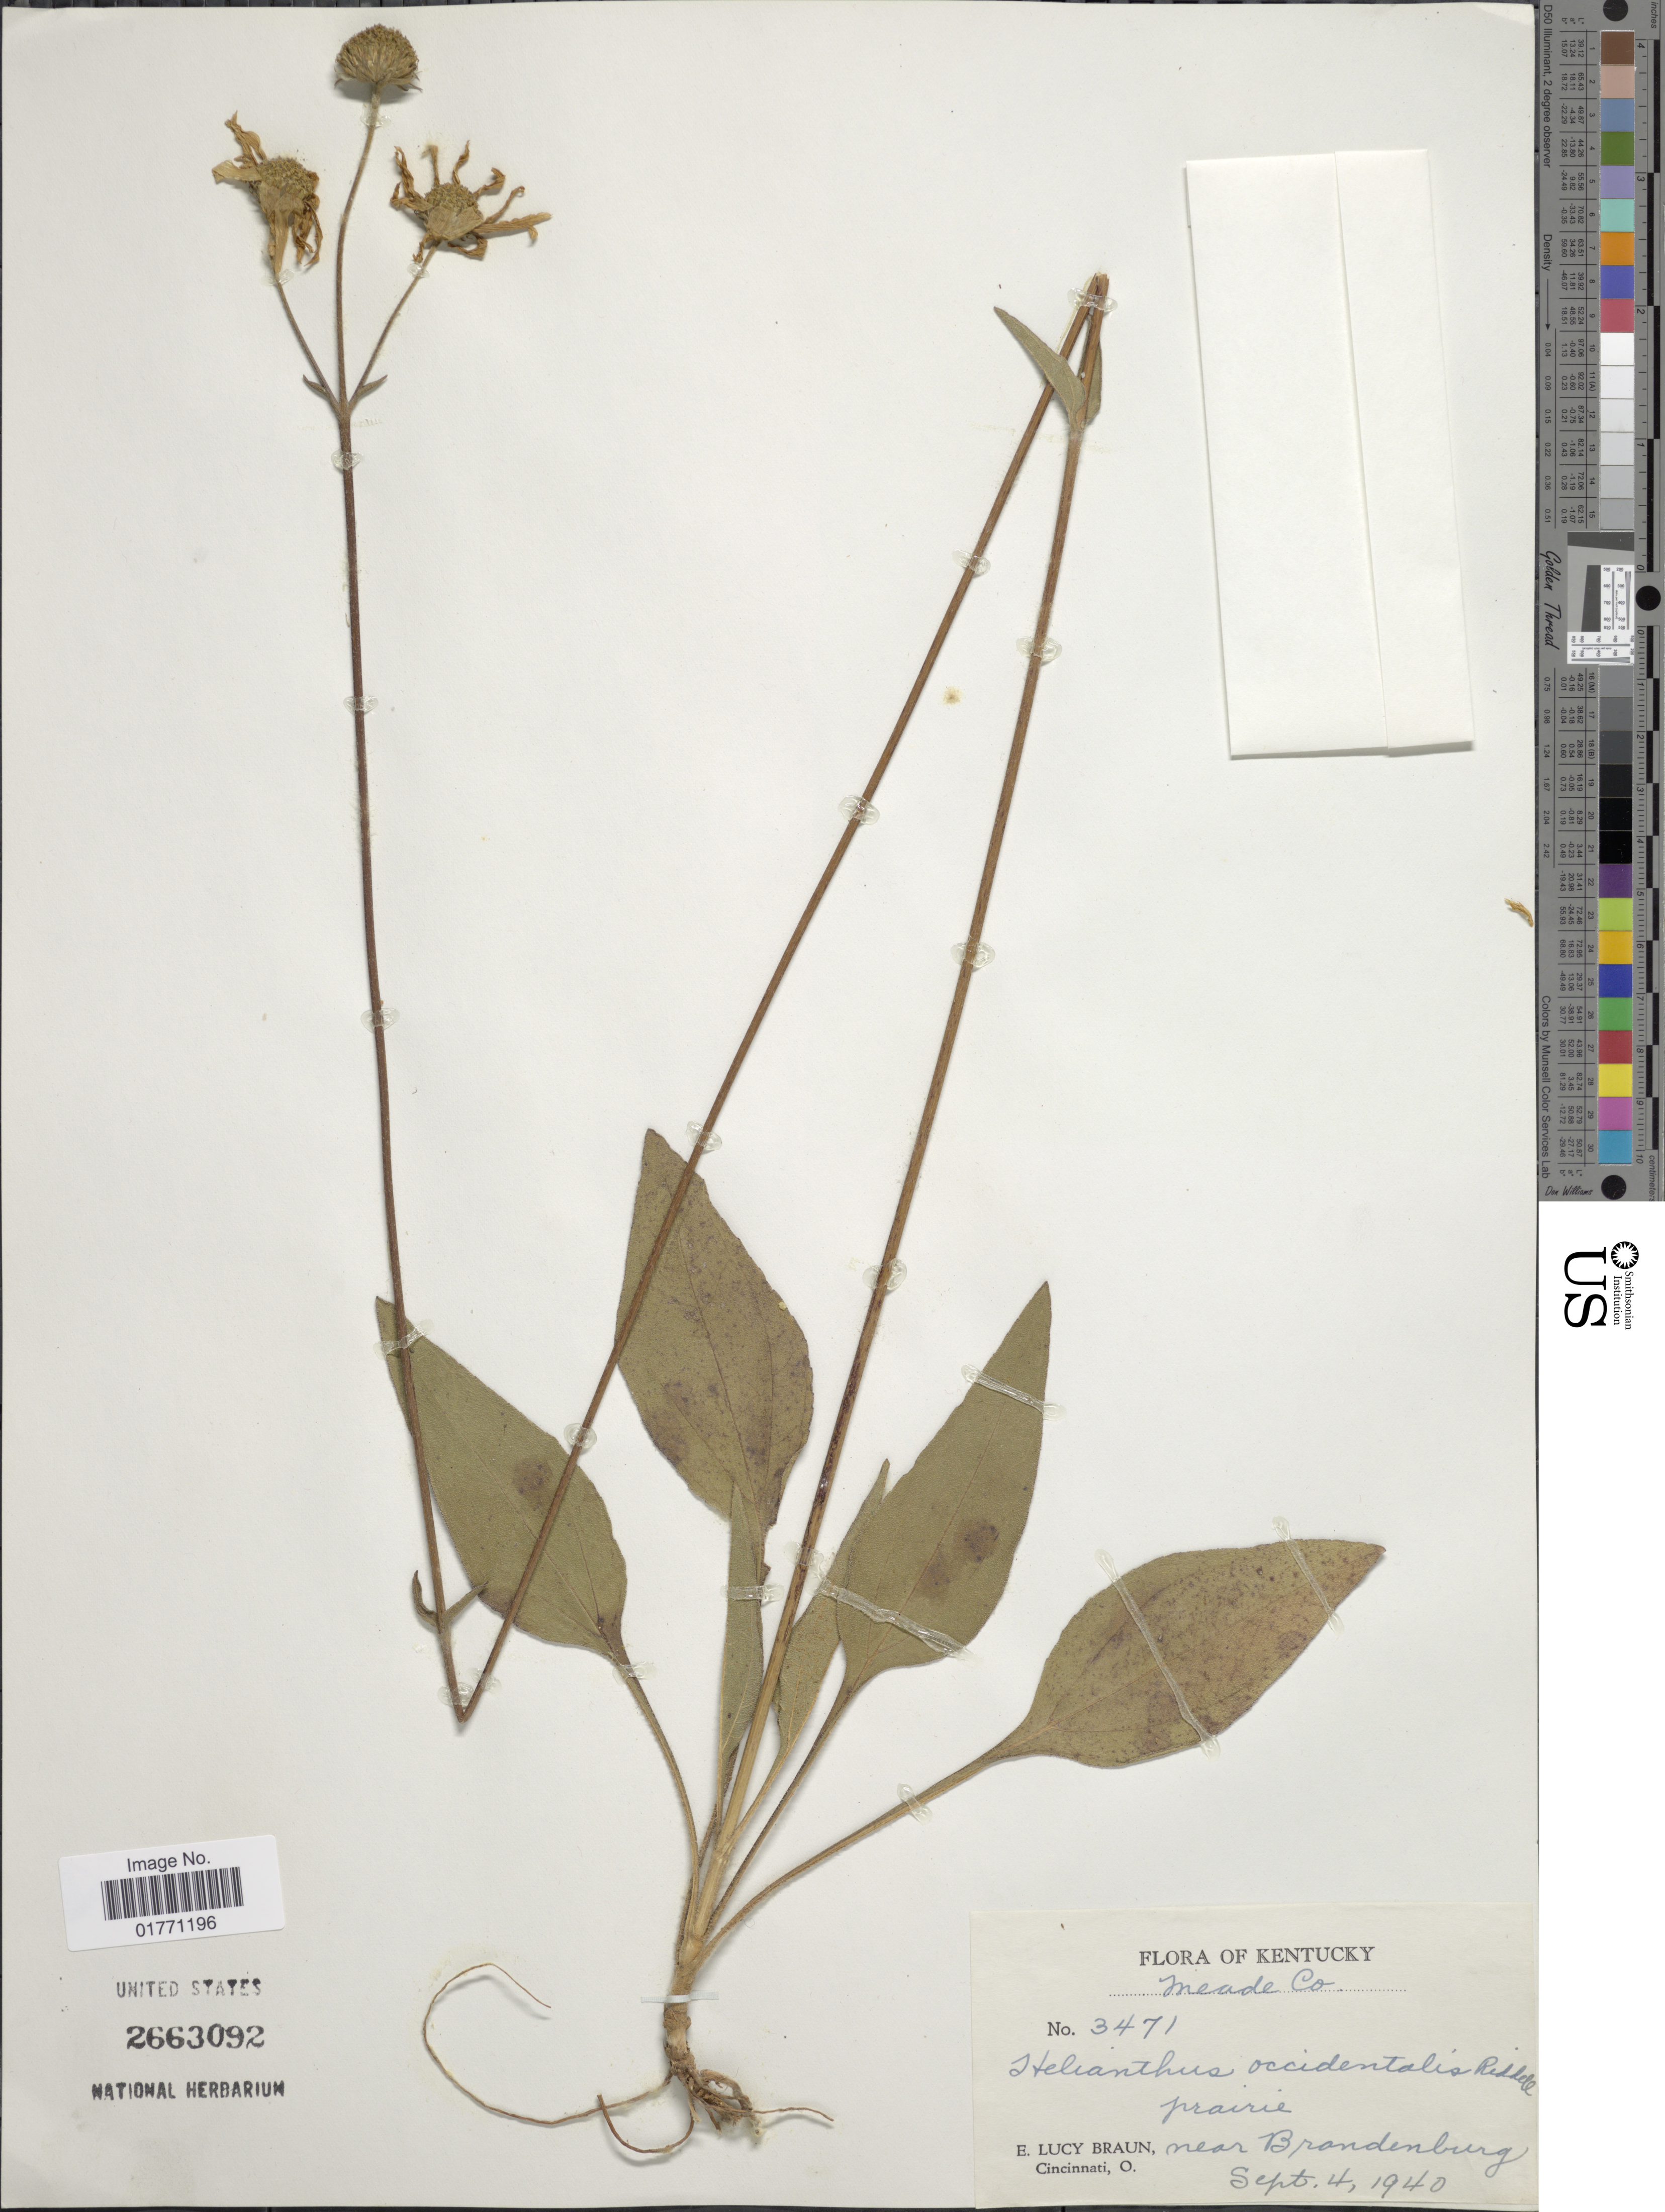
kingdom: Plantae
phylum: Tracheophyta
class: Magnoliopsida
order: Asterales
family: Asteraceae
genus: Helianthus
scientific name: Helianthus occidentalis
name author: Riddell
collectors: E. L. Braun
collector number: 3471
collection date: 1940-09-04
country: United States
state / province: Kentucky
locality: Meade Co., Prairie, near Brandenburg.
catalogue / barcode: US 2663092